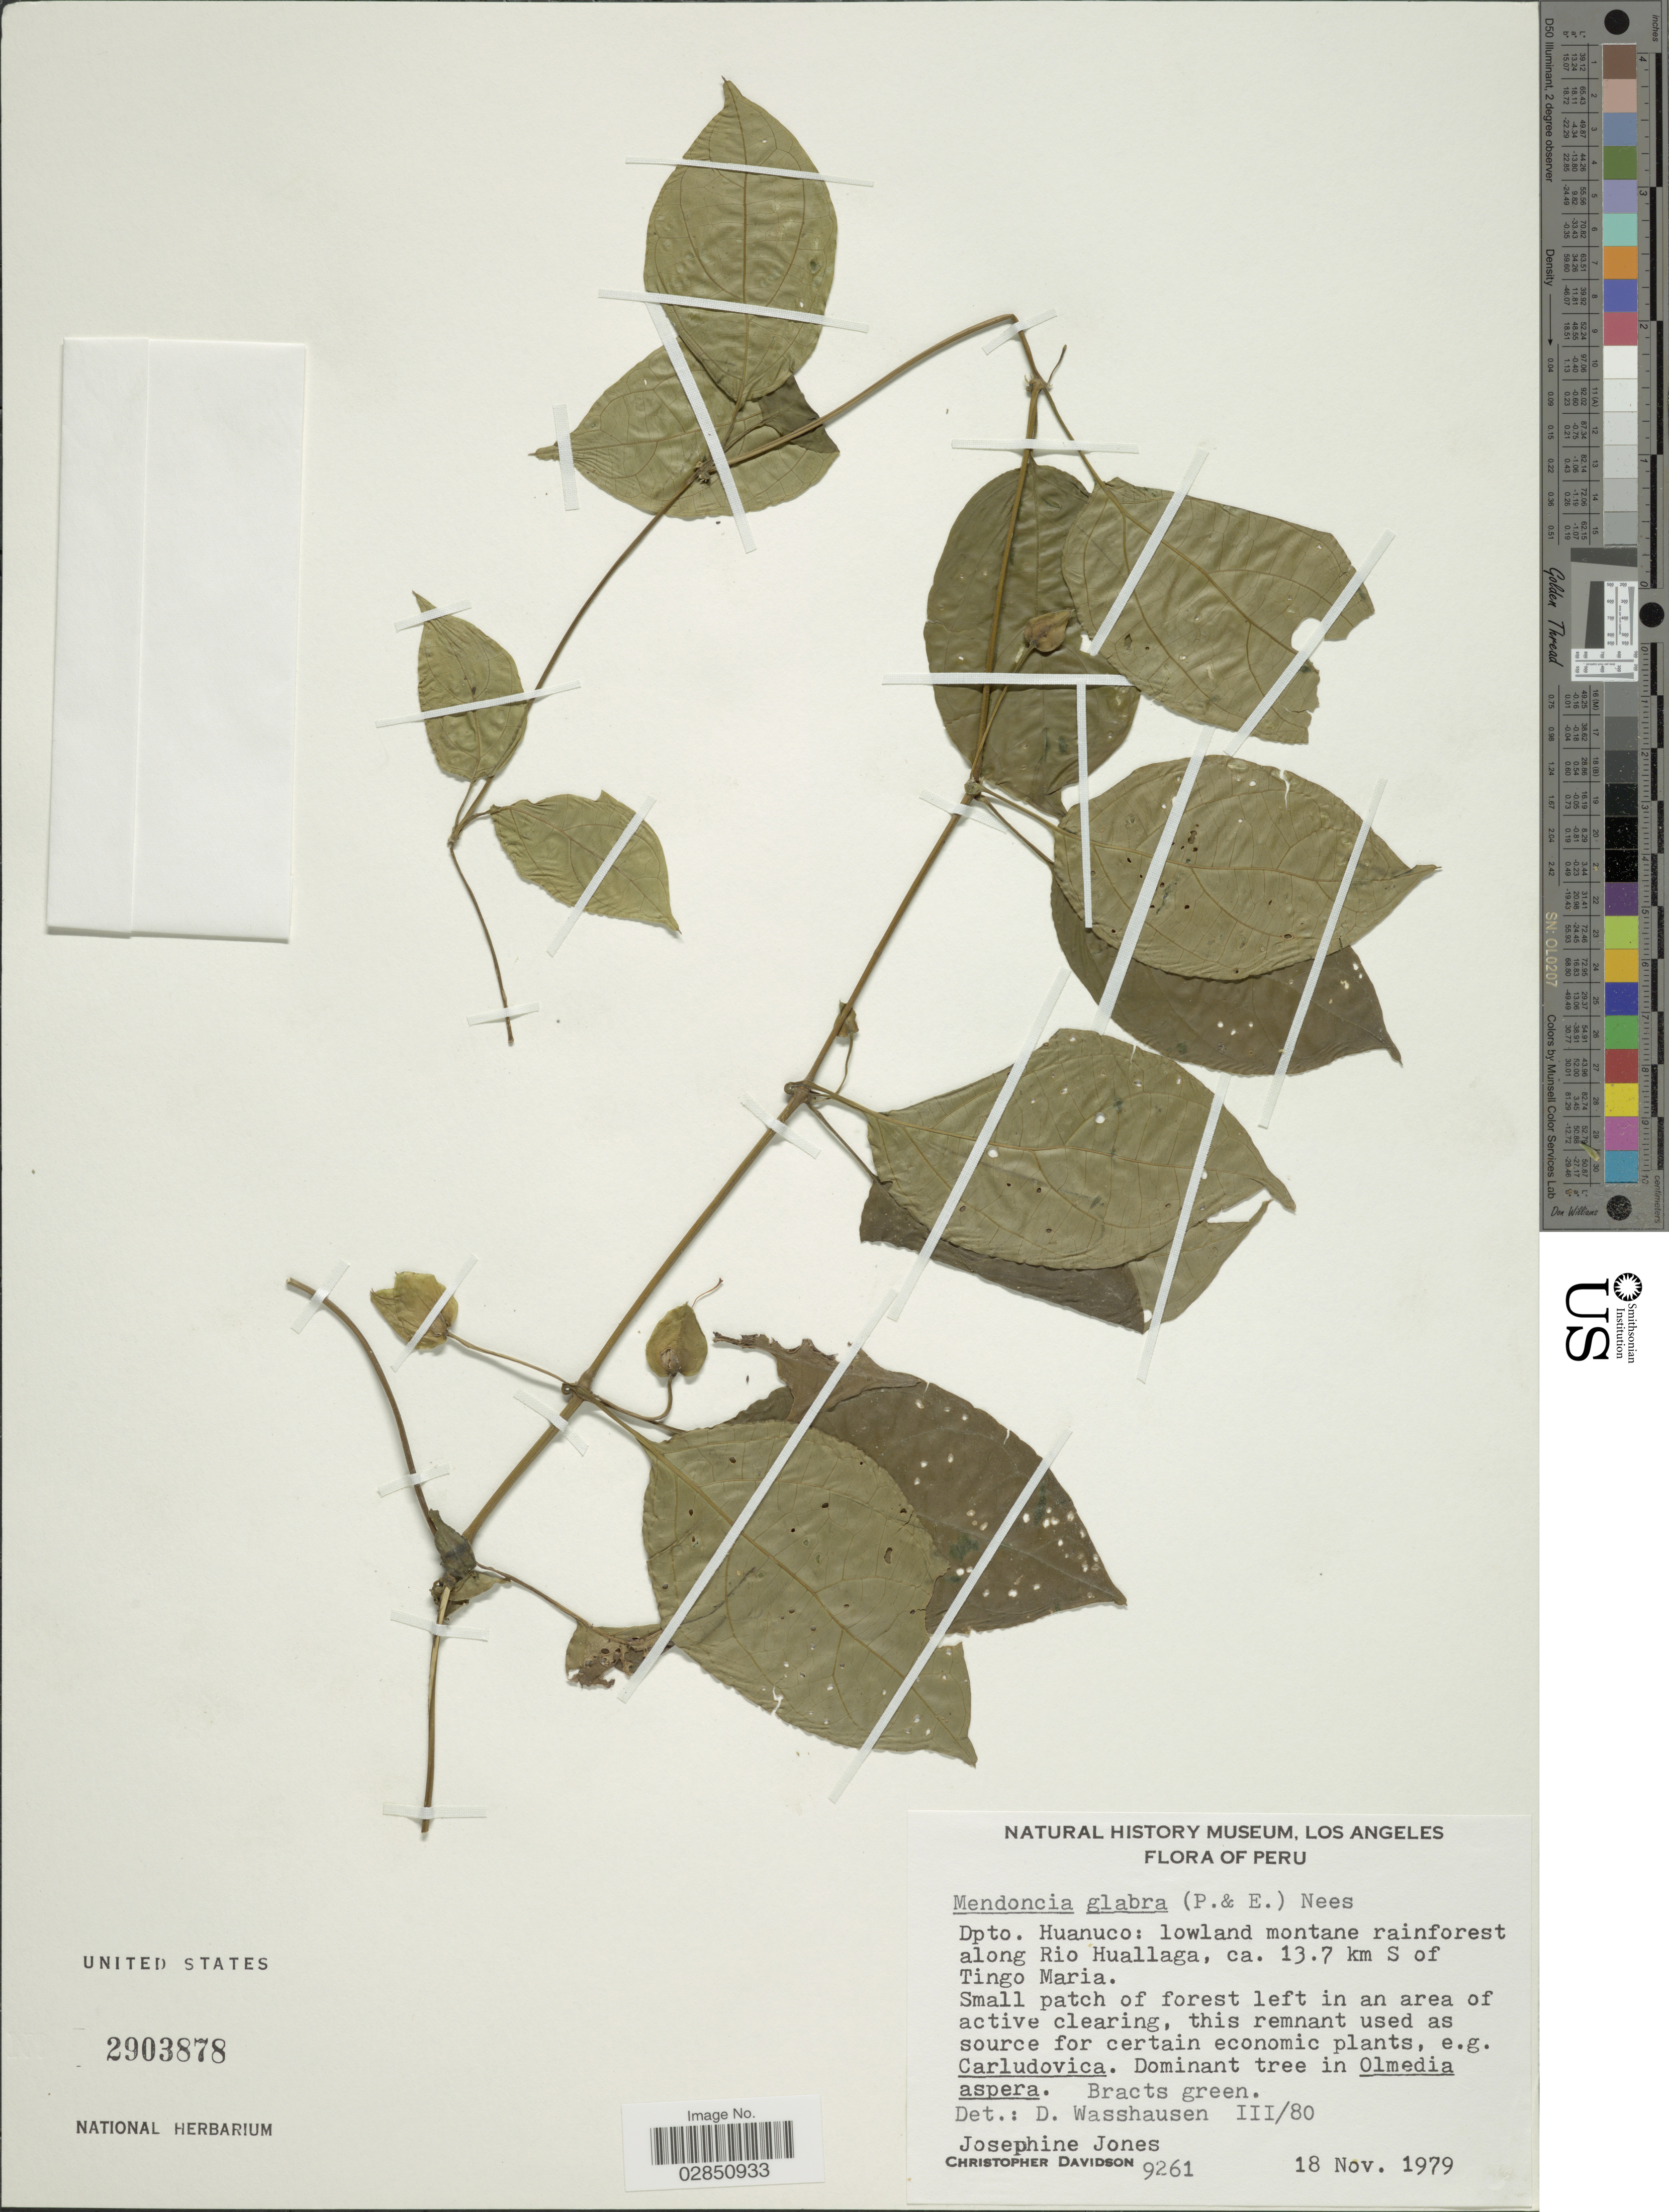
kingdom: Plantae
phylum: Tracheophyta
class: Magnoliopsida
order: Lamiales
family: Acanthaceae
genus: Mendoncia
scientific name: Mendoncia glabra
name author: (Poepp. & Endl.) Nees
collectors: J. Jones & C. Davidson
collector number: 9261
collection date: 1979-11-18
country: Peru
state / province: Huánuco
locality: Dpto. Huanuco, lowland montane rainforest along Rio Huallaga, ca. 13.7 km S of Tingo Maria.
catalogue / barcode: US 2903878